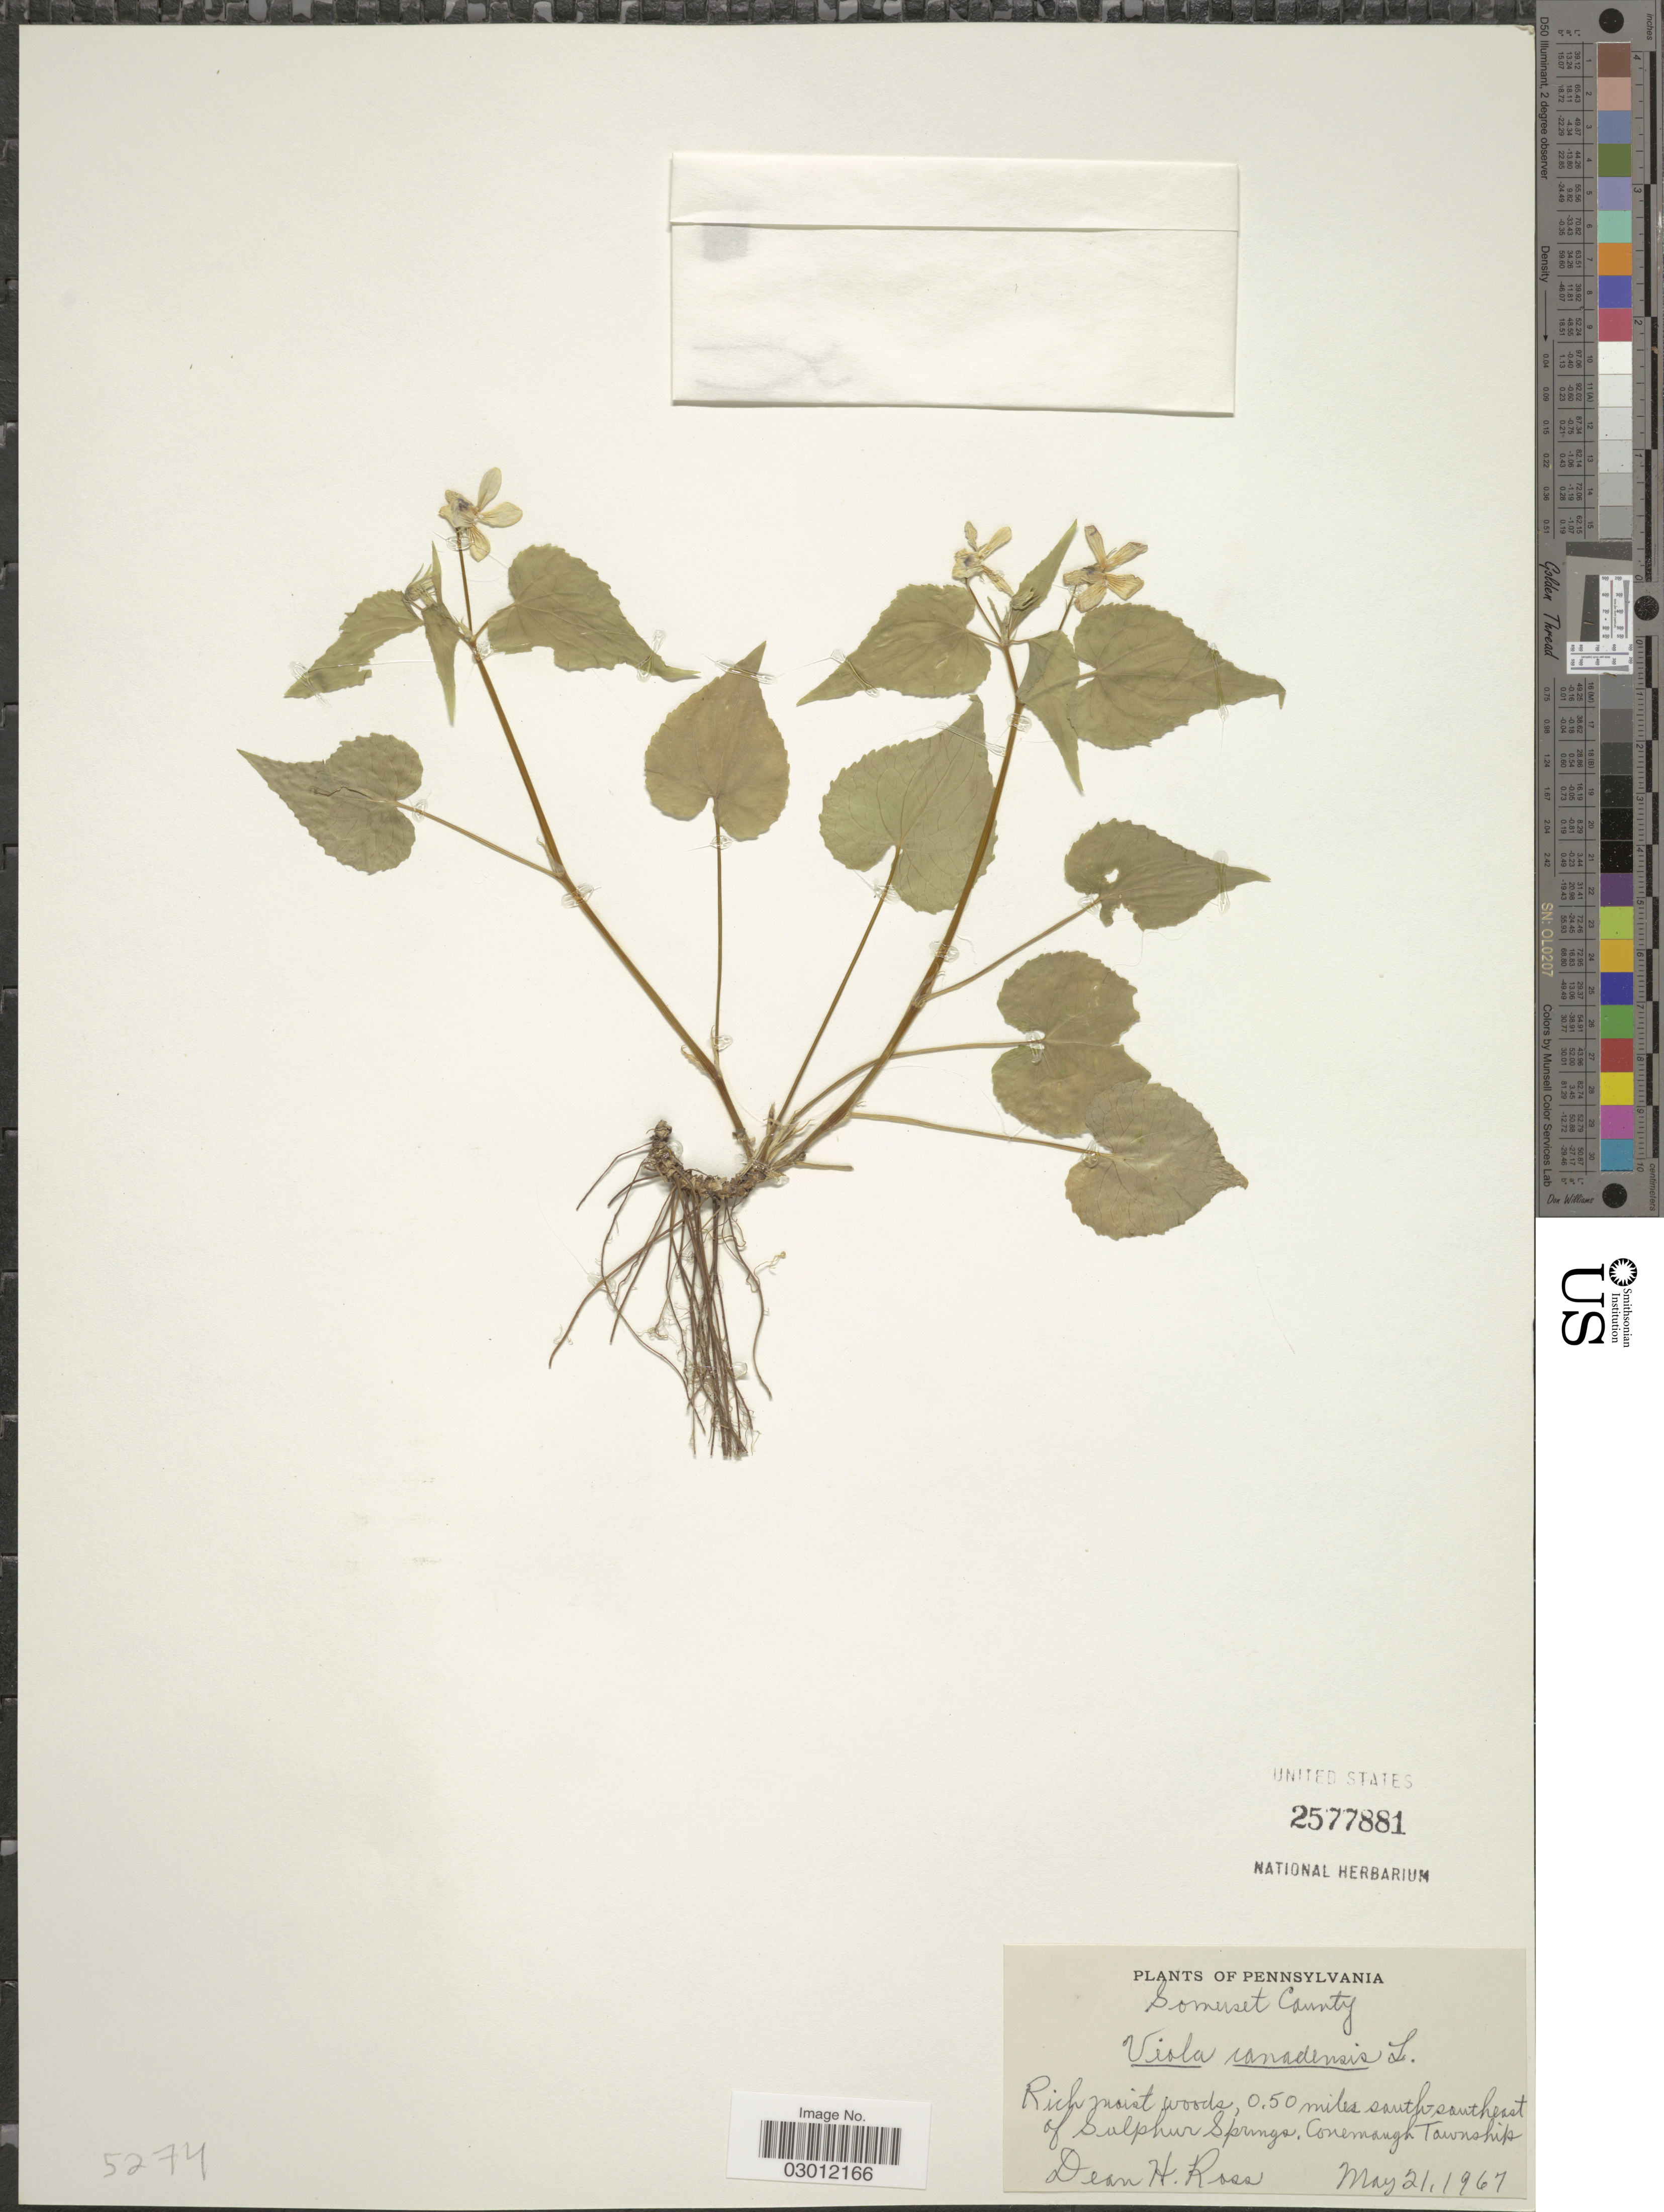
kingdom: Plantae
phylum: Tracheophyta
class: Magnoliopsida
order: Malpighiales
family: Violaceae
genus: Viola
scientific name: Viola canadensis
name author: L.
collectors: D. Ross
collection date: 1967-05-21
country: United States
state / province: Pennsylvania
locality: Somerset County. Rich moist woods, 0.50 miles south-southeast of Sulphur Springs, Conemaugh Township.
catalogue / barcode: US 2577881